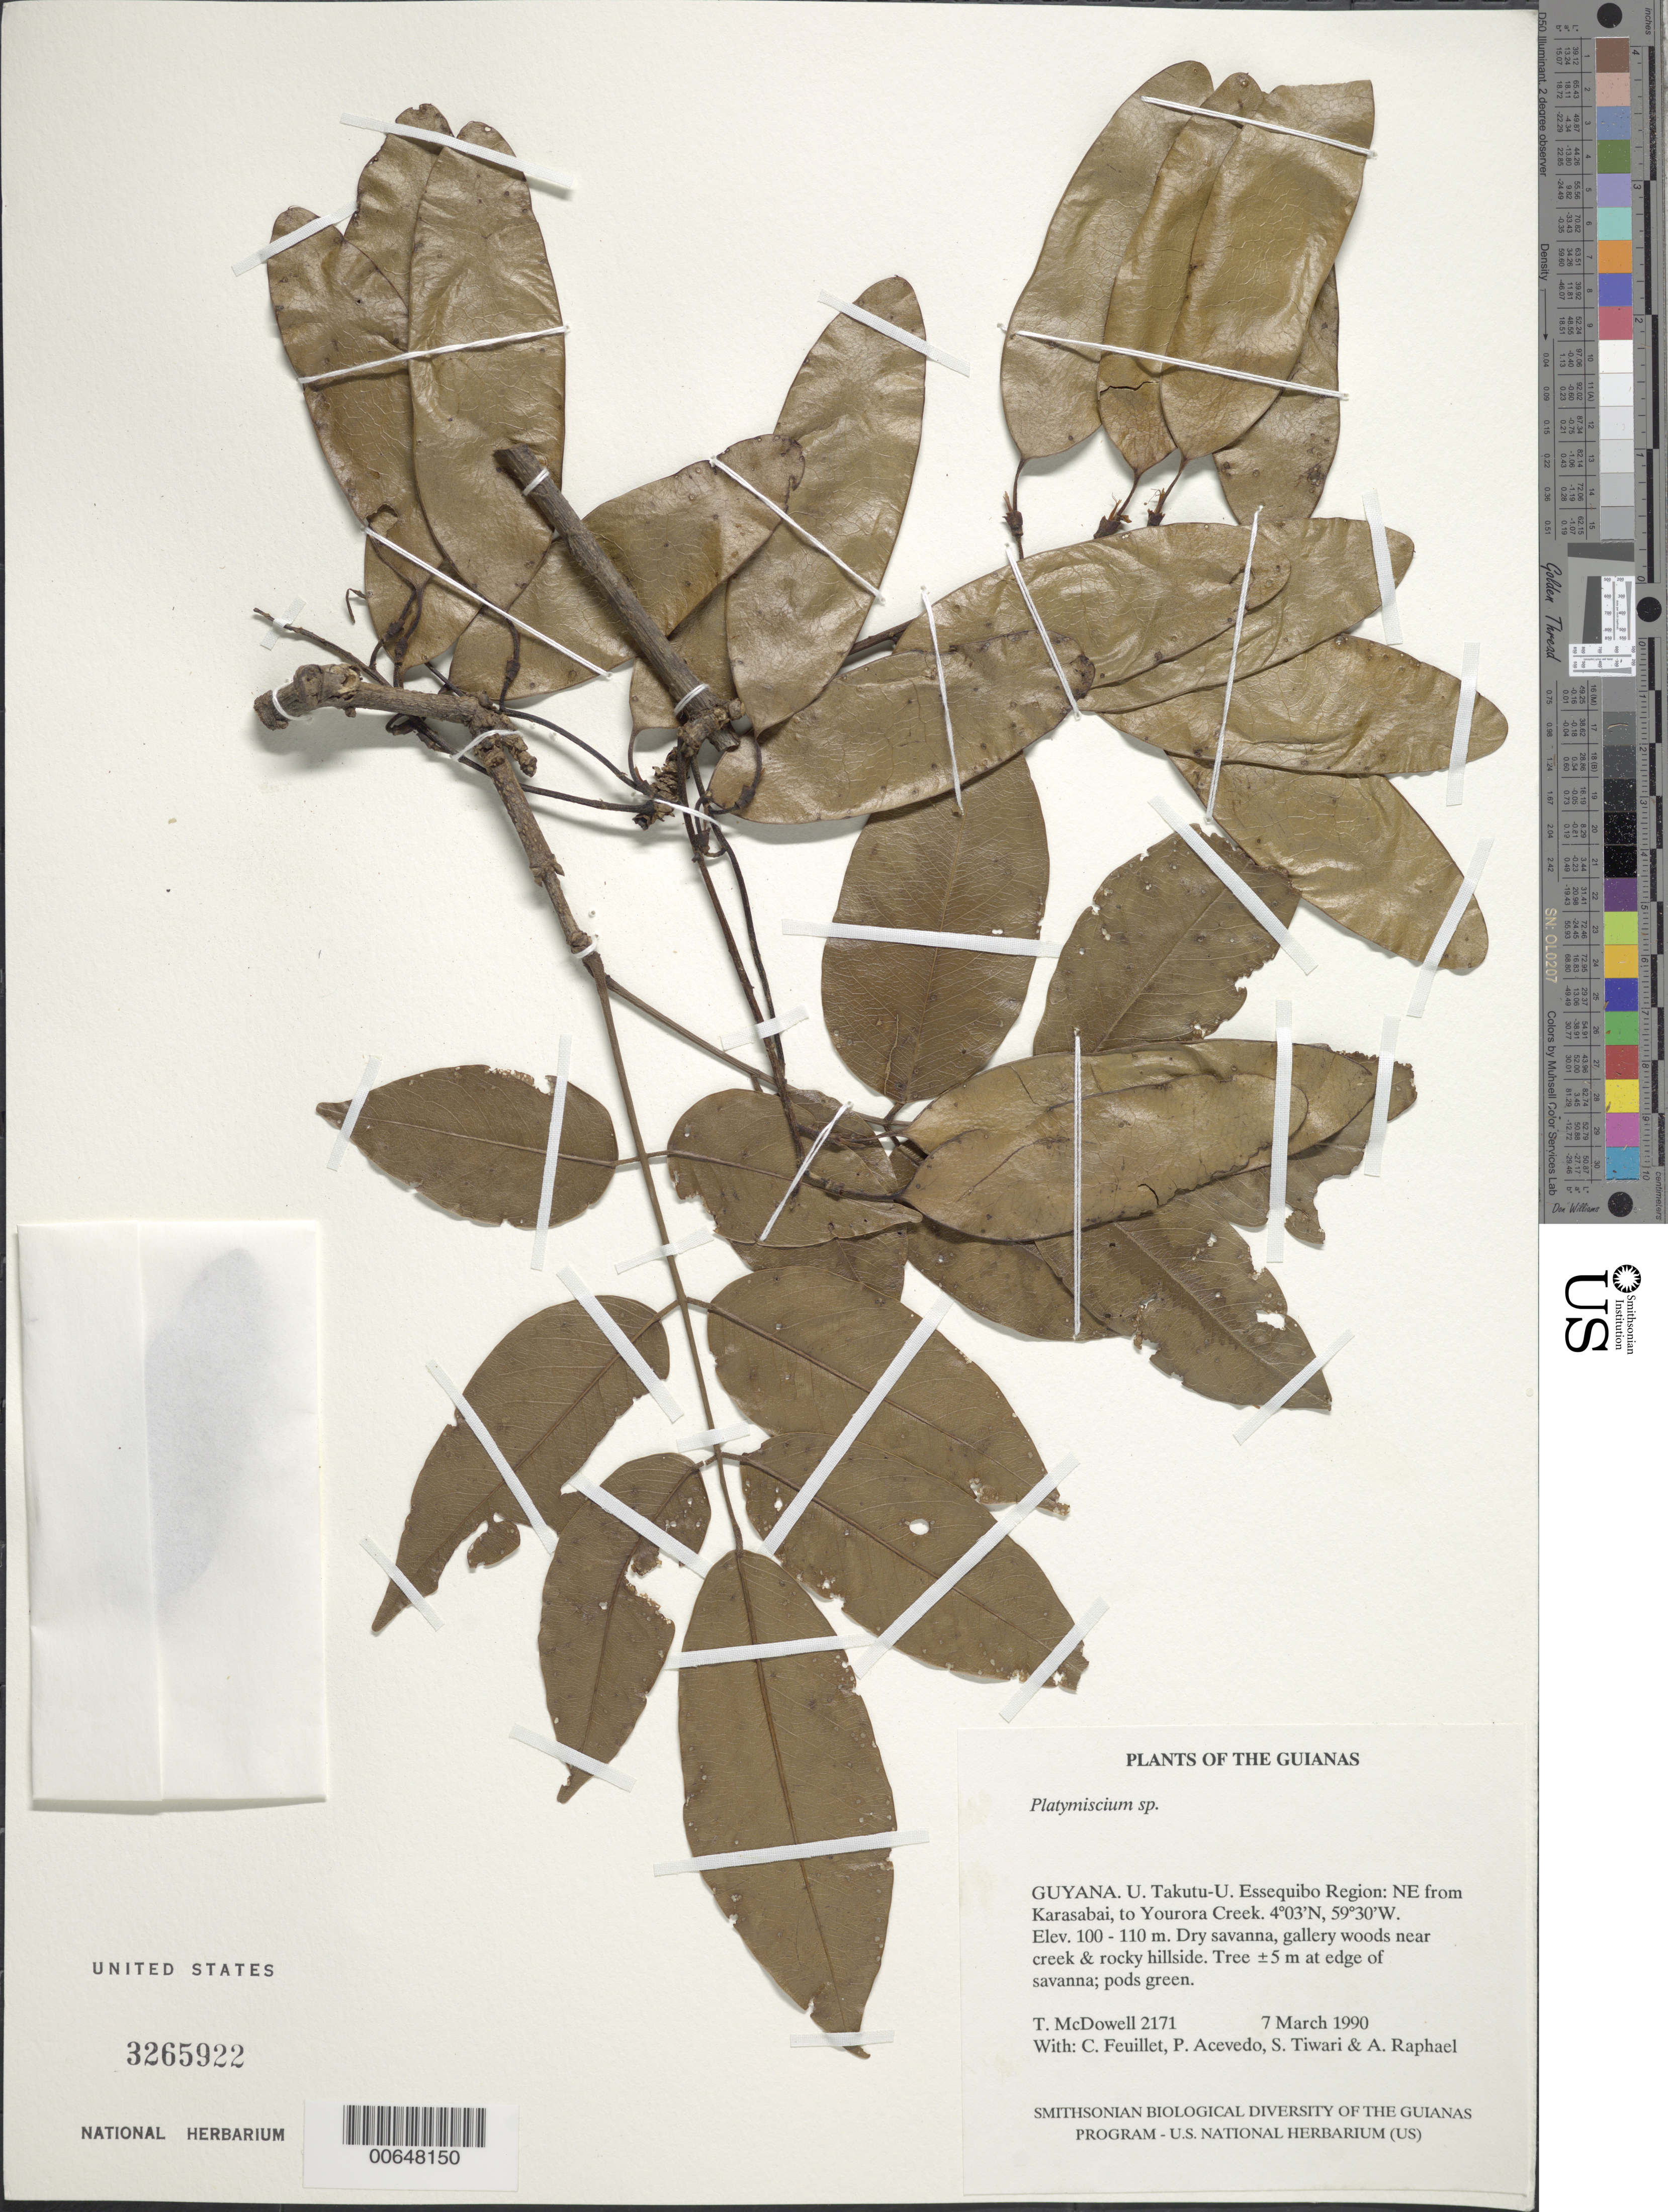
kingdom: Plantae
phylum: Tracheophyta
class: Magnoliopsida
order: Fabales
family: Fabaceae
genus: Platymiscium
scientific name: Platymiscium sp.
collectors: T. McDowell, C. Feuillet, P. Acevedo-Rodr., S. Tiwari & A. Raphael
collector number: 2171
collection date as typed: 7 March 1990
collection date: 1990-03-07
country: Guyana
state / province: U. Takutu-U. Essequibo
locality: NE from Karasabai, to Yourora Creek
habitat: Dry savanna, gallery woods near creek & rocky hillside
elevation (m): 100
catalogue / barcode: US 3265922